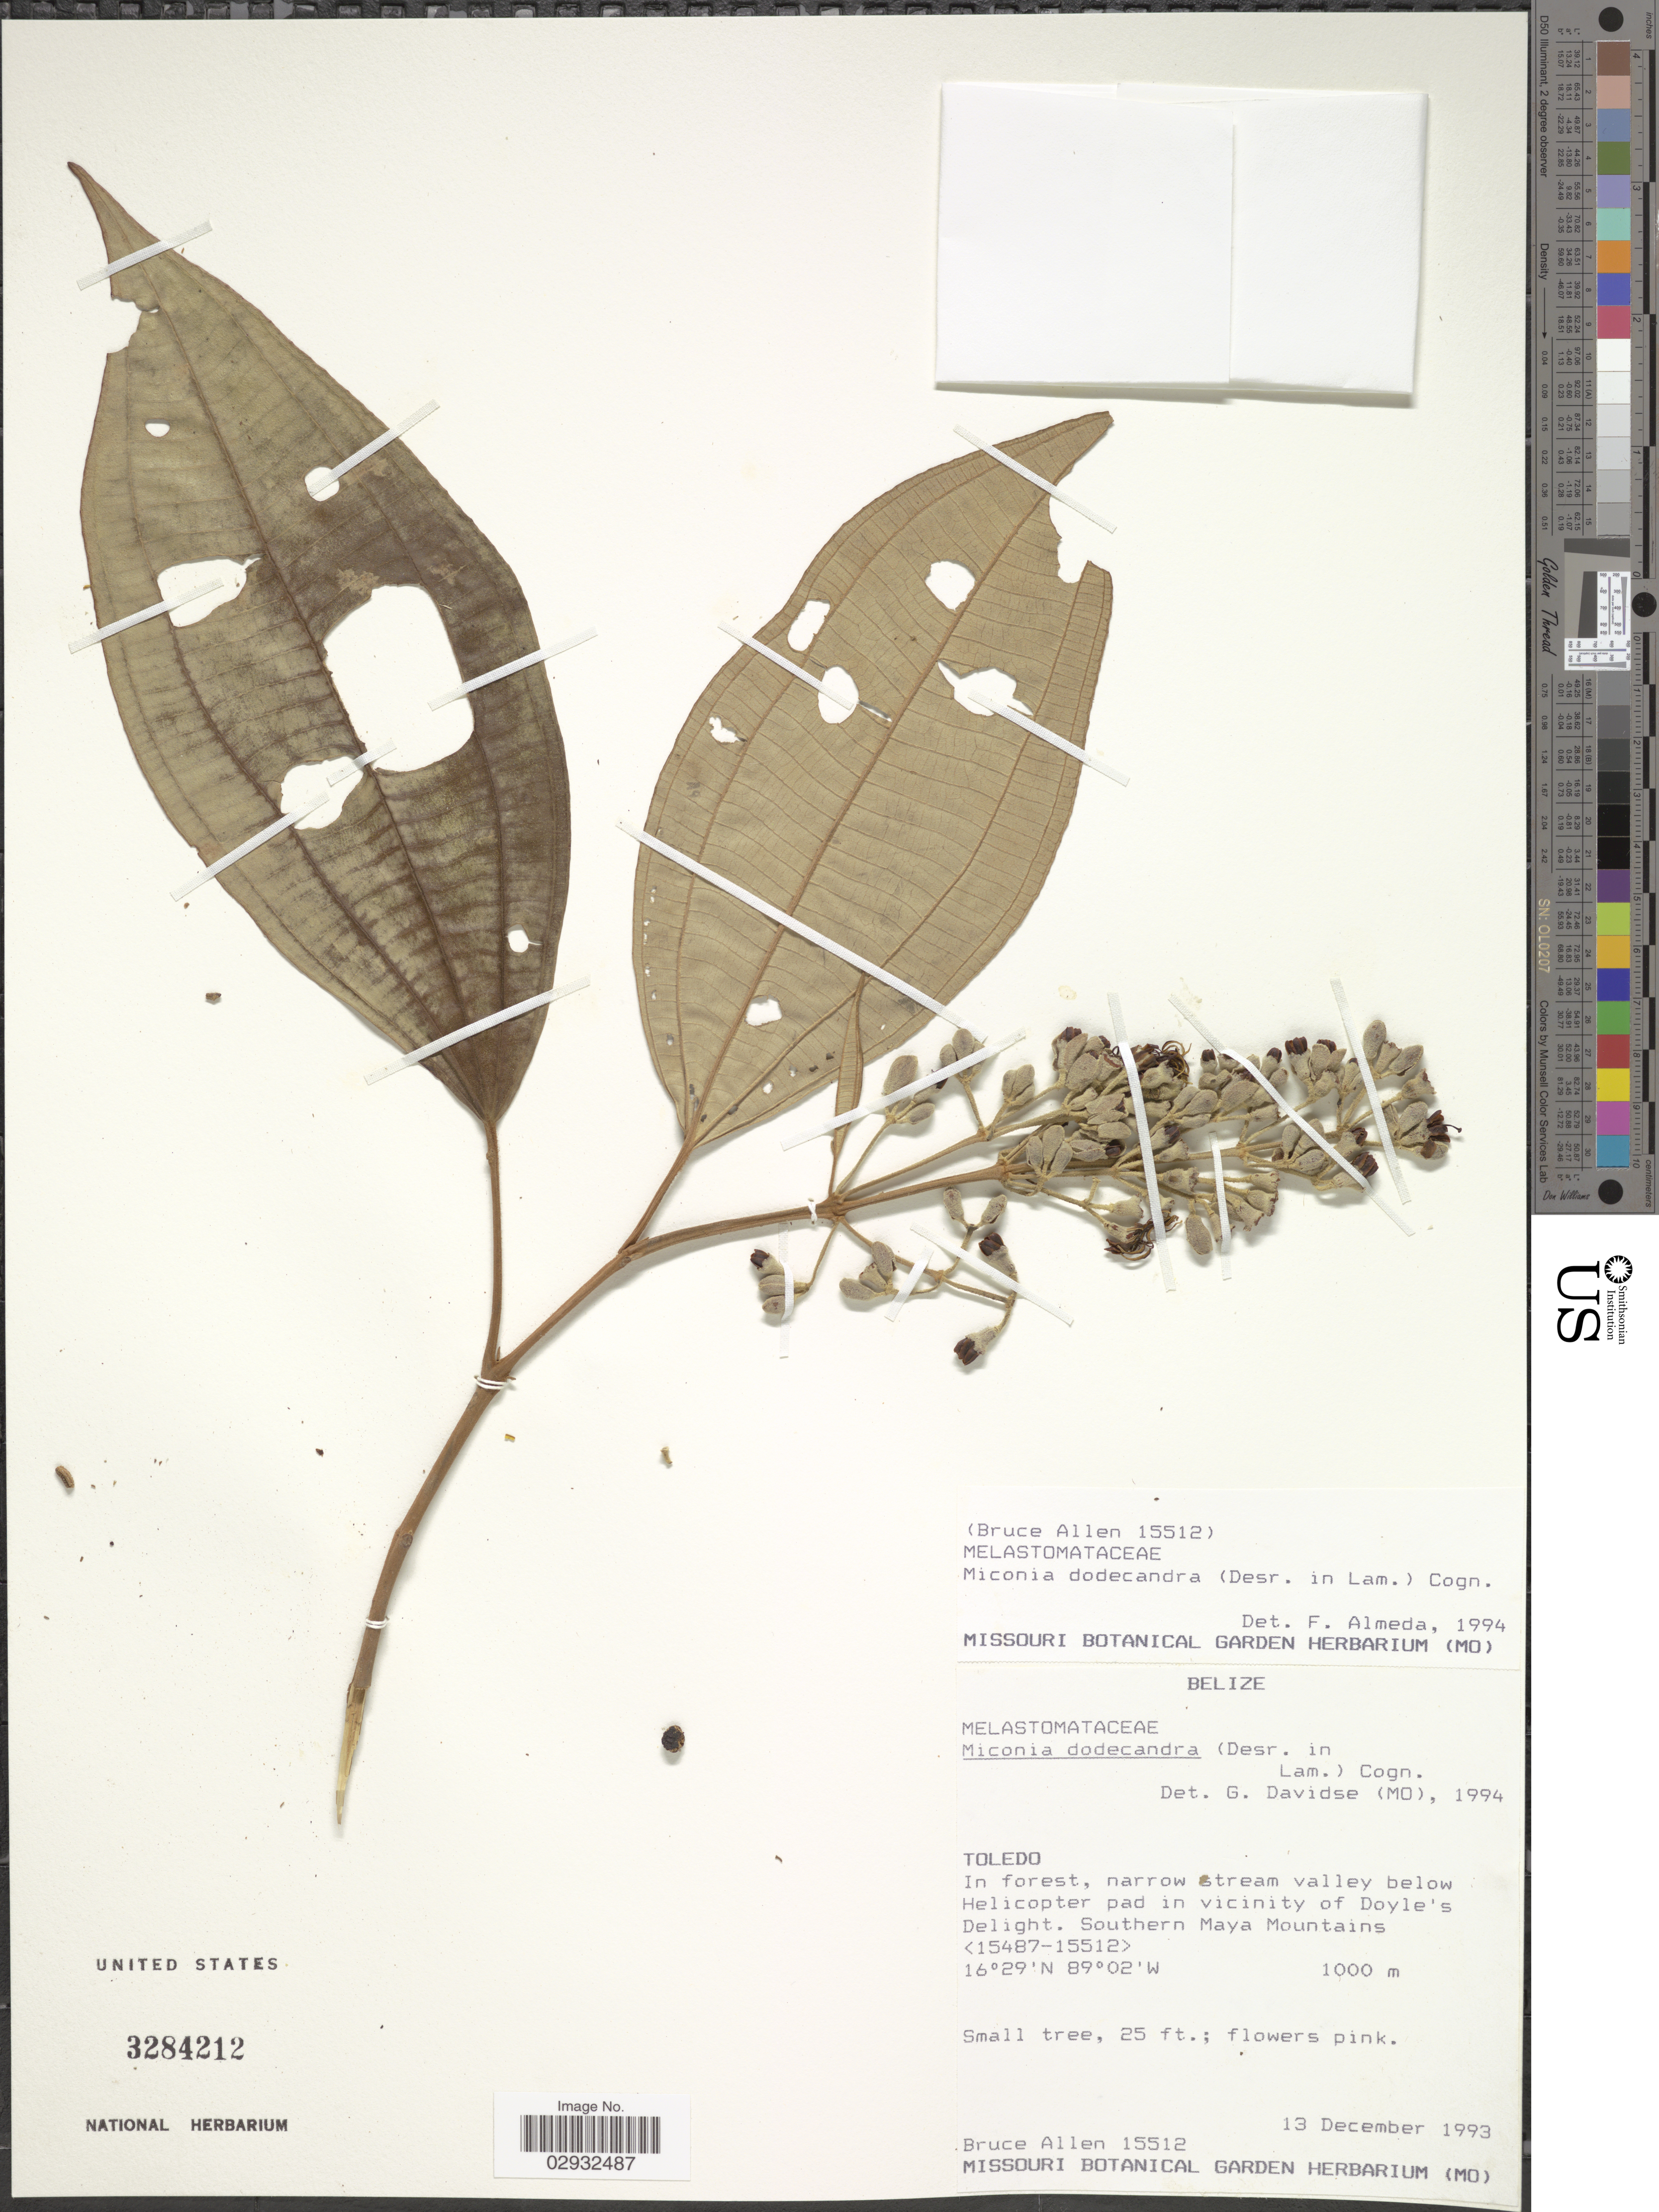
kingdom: Plantae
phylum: Tracheophyta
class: Magnoliopsida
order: Myrtales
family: Melastomataceae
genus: Miconia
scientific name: Miconia dodecandra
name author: Cogn.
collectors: B. Allen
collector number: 15512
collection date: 1993-12-13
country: Belize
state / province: Toledo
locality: Narrow stream valley below Helicopter pad in vicinity of Doyle's Delight. Southern Maya Mountains <15487-15512>.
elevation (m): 1000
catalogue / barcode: US 3284212